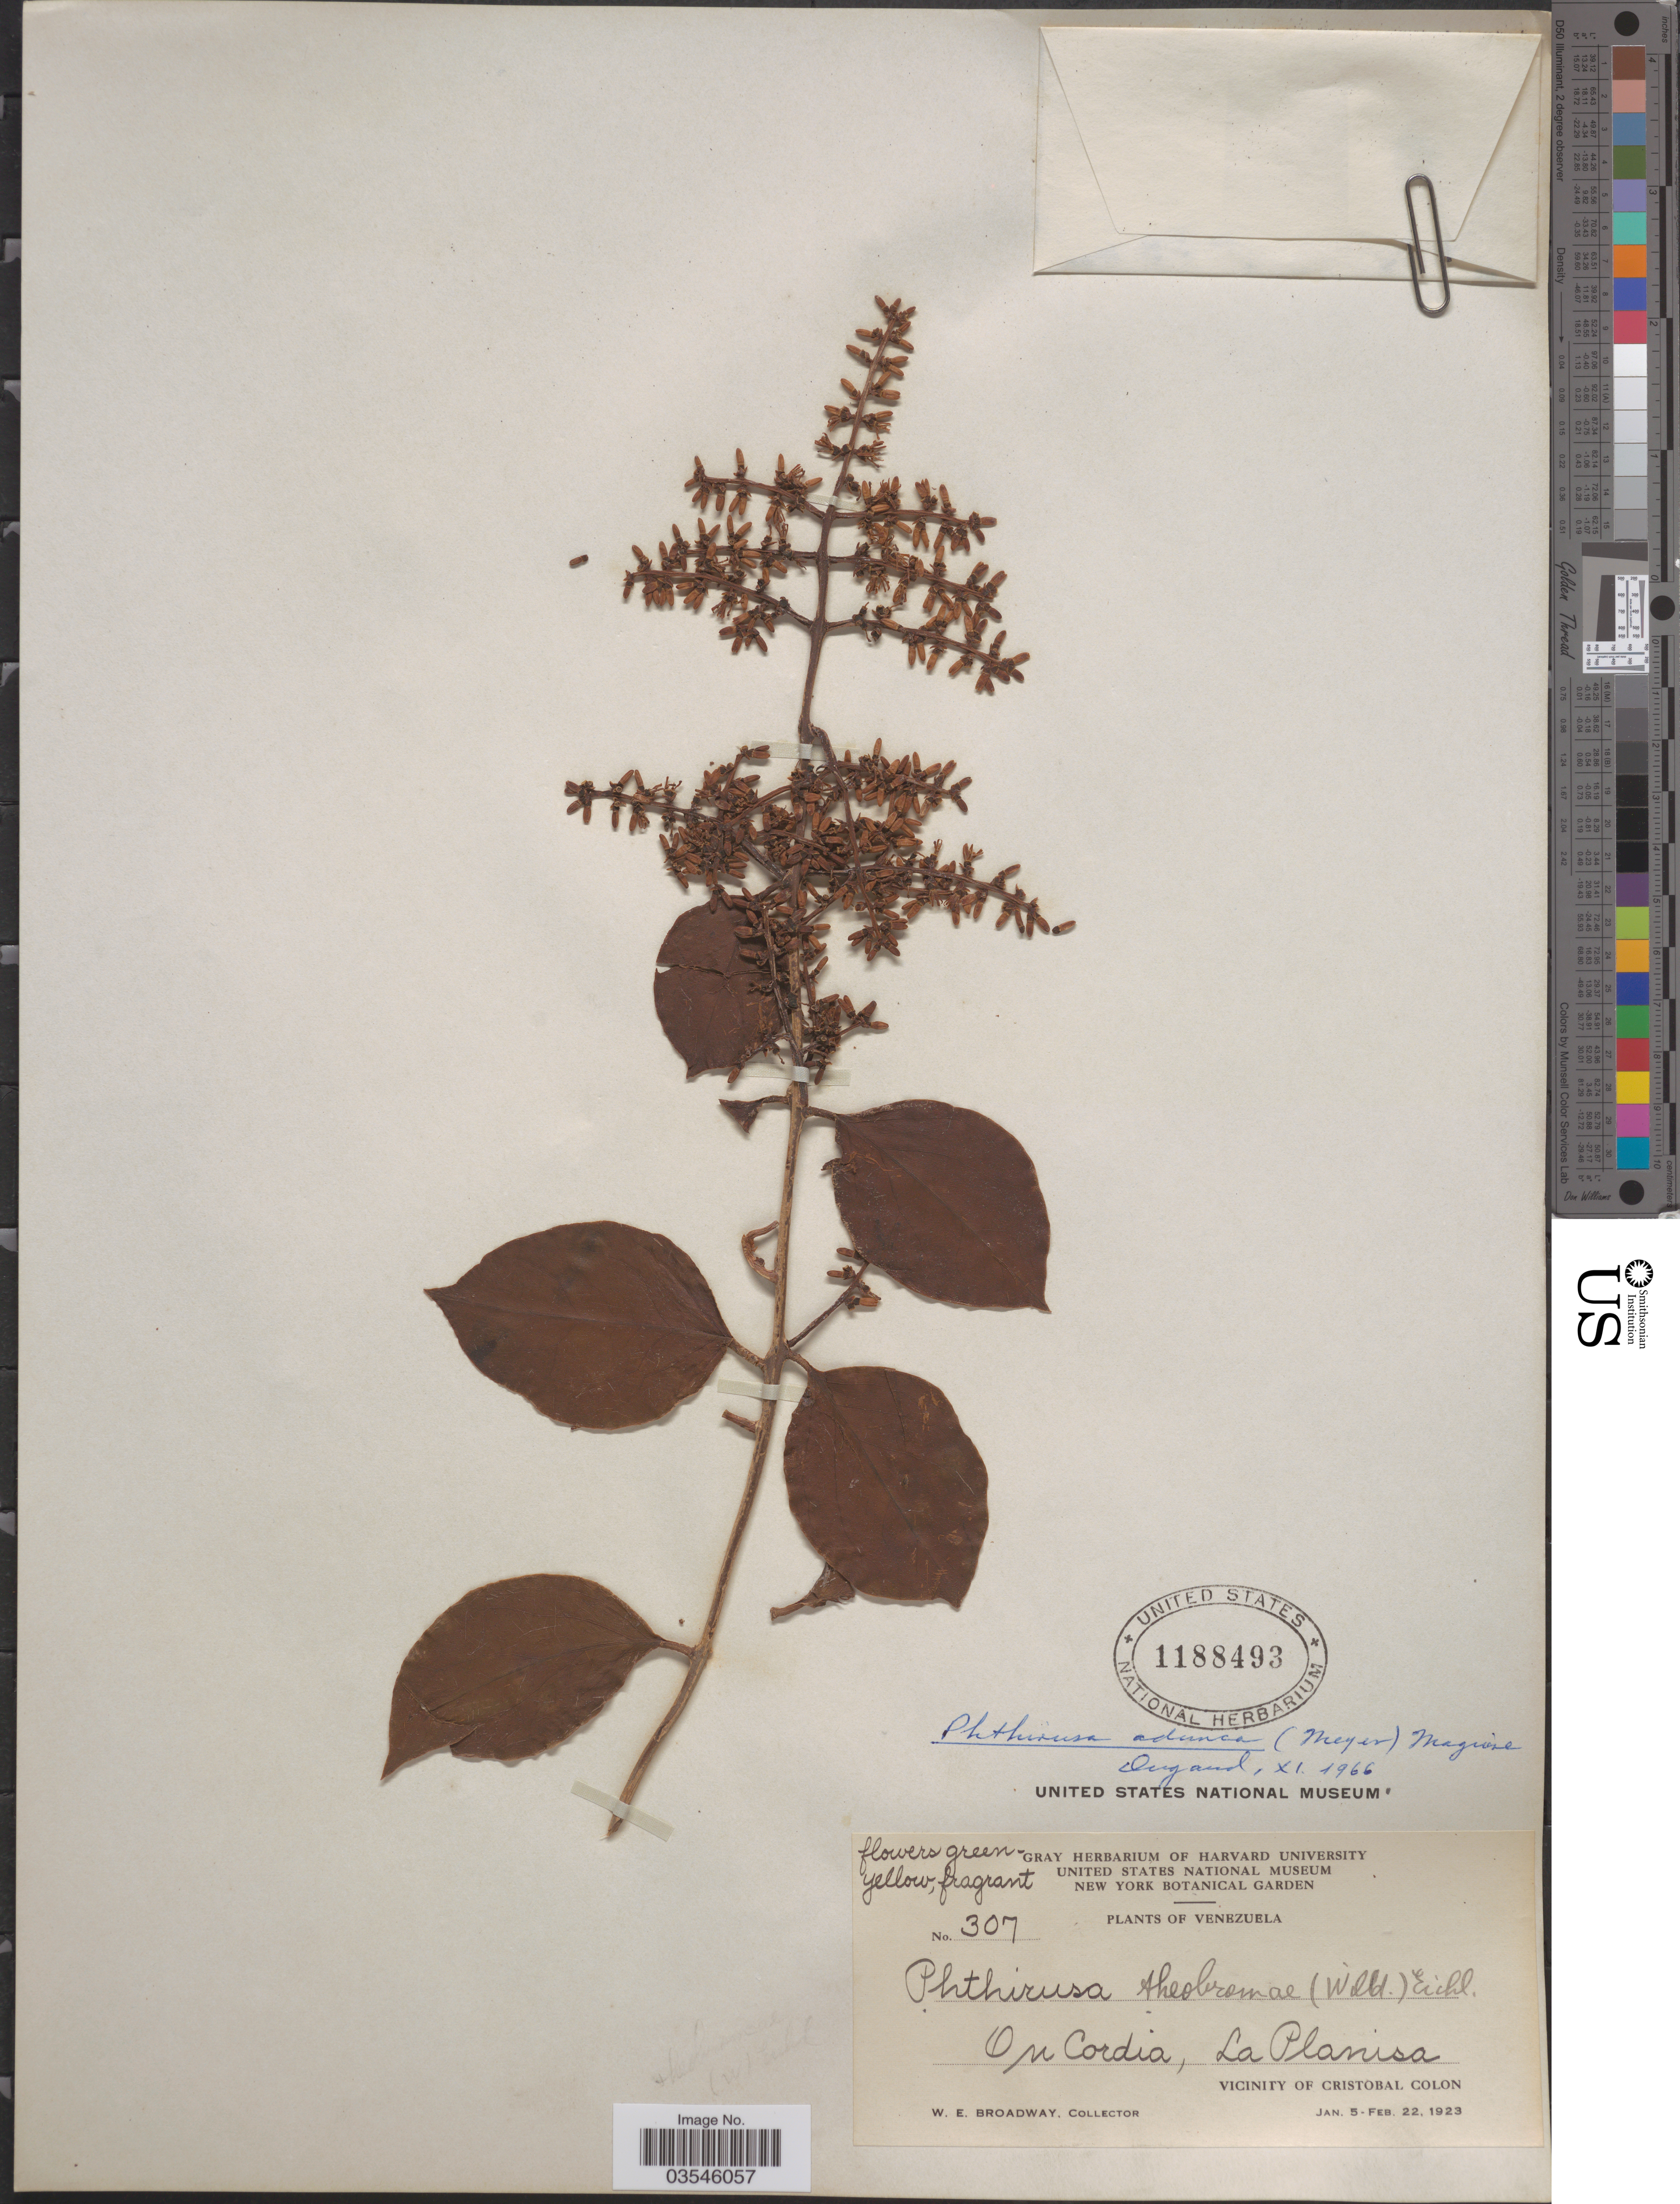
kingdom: Plantae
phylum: Tracheophyta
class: Magnoliopsida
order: Santalales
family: Loranthaceae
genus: Phthirusa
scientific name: Phthirusa adunca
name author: (G. Mey.) Maguire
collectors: W. E. Broadway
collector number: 307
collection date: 1923-01-05/1923-02-22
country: Venezuela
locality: On Cordia, La Planisa. Vicinity of Cristobal Colon.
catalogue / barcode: US 1188493